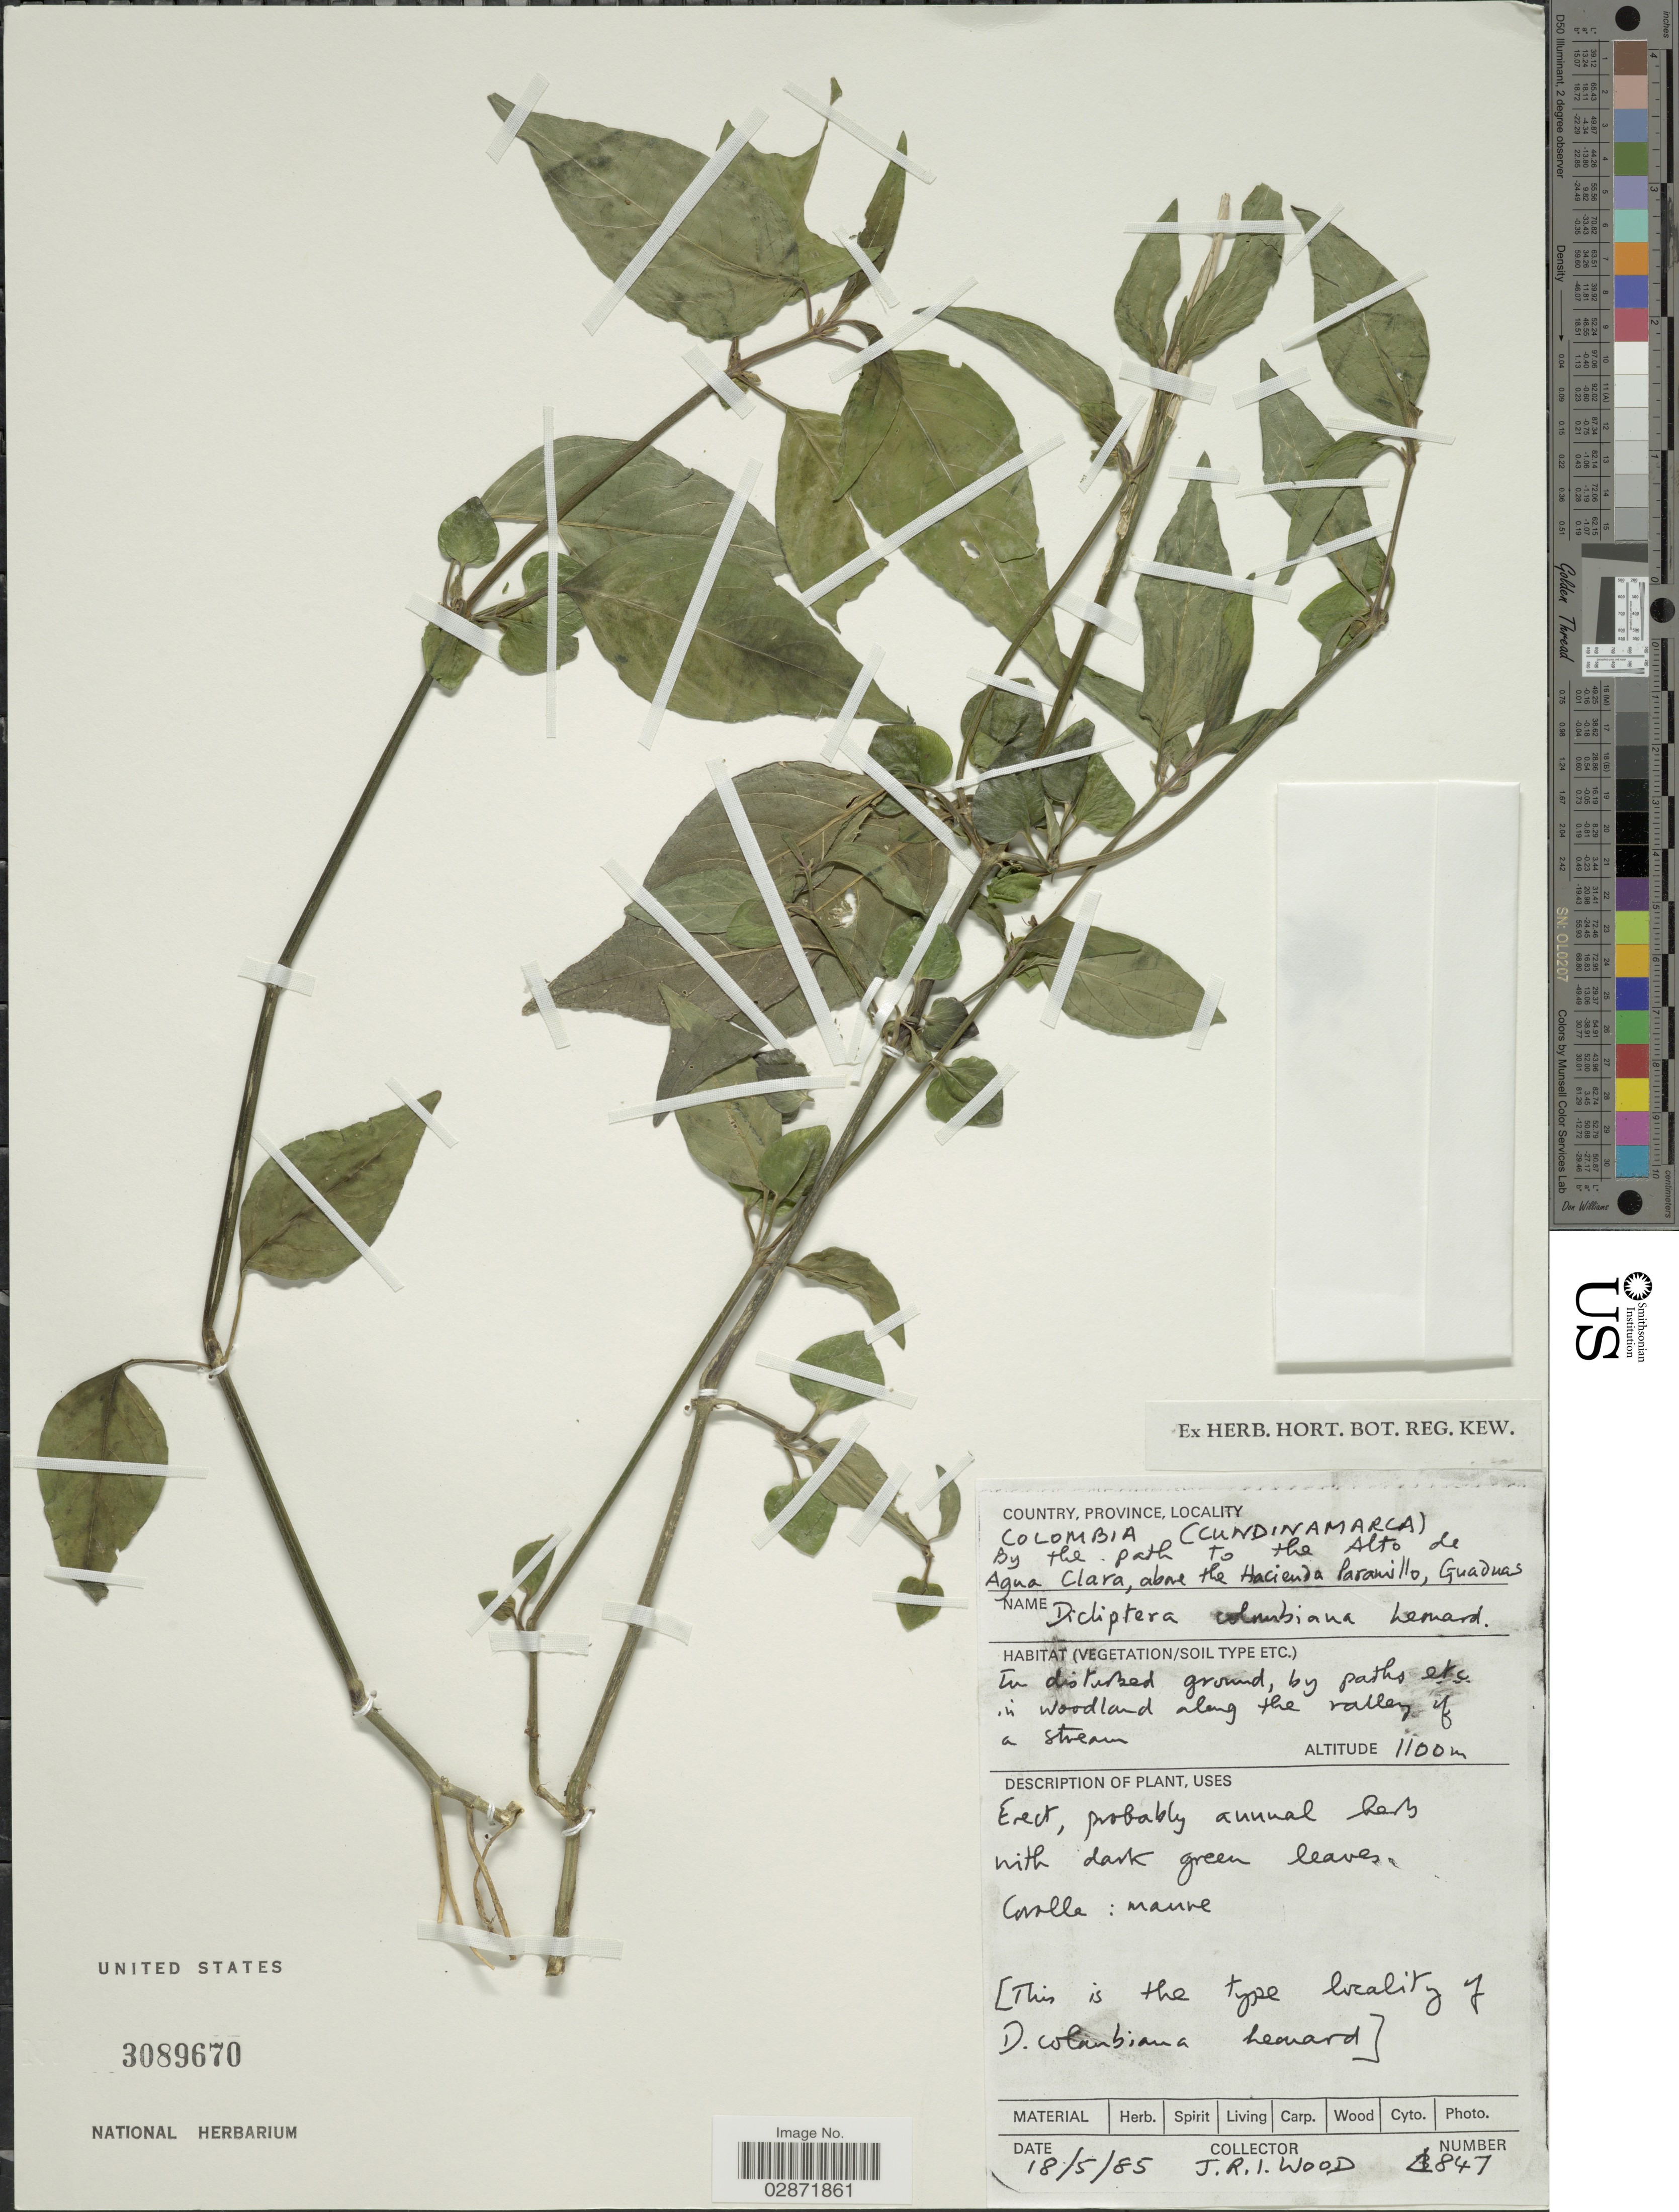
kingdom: Plantae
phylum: Tracheophyta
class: Magnoliopsida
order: Lamiales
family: Acanthaceae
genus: Dicliptera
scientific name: Dicliptera columbiana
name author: Leonard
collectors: J. R. I. Wood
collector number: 1847*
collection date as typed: Transcribed d/m/y: 18/5/85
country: Colombia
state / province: Cundinamarca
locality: By the path to the Alto de Agua Clara, above the Hacienda Paramillo, Guaduas, in woodland along the valley of a stream.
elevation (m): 1100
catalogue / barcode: US 3089670